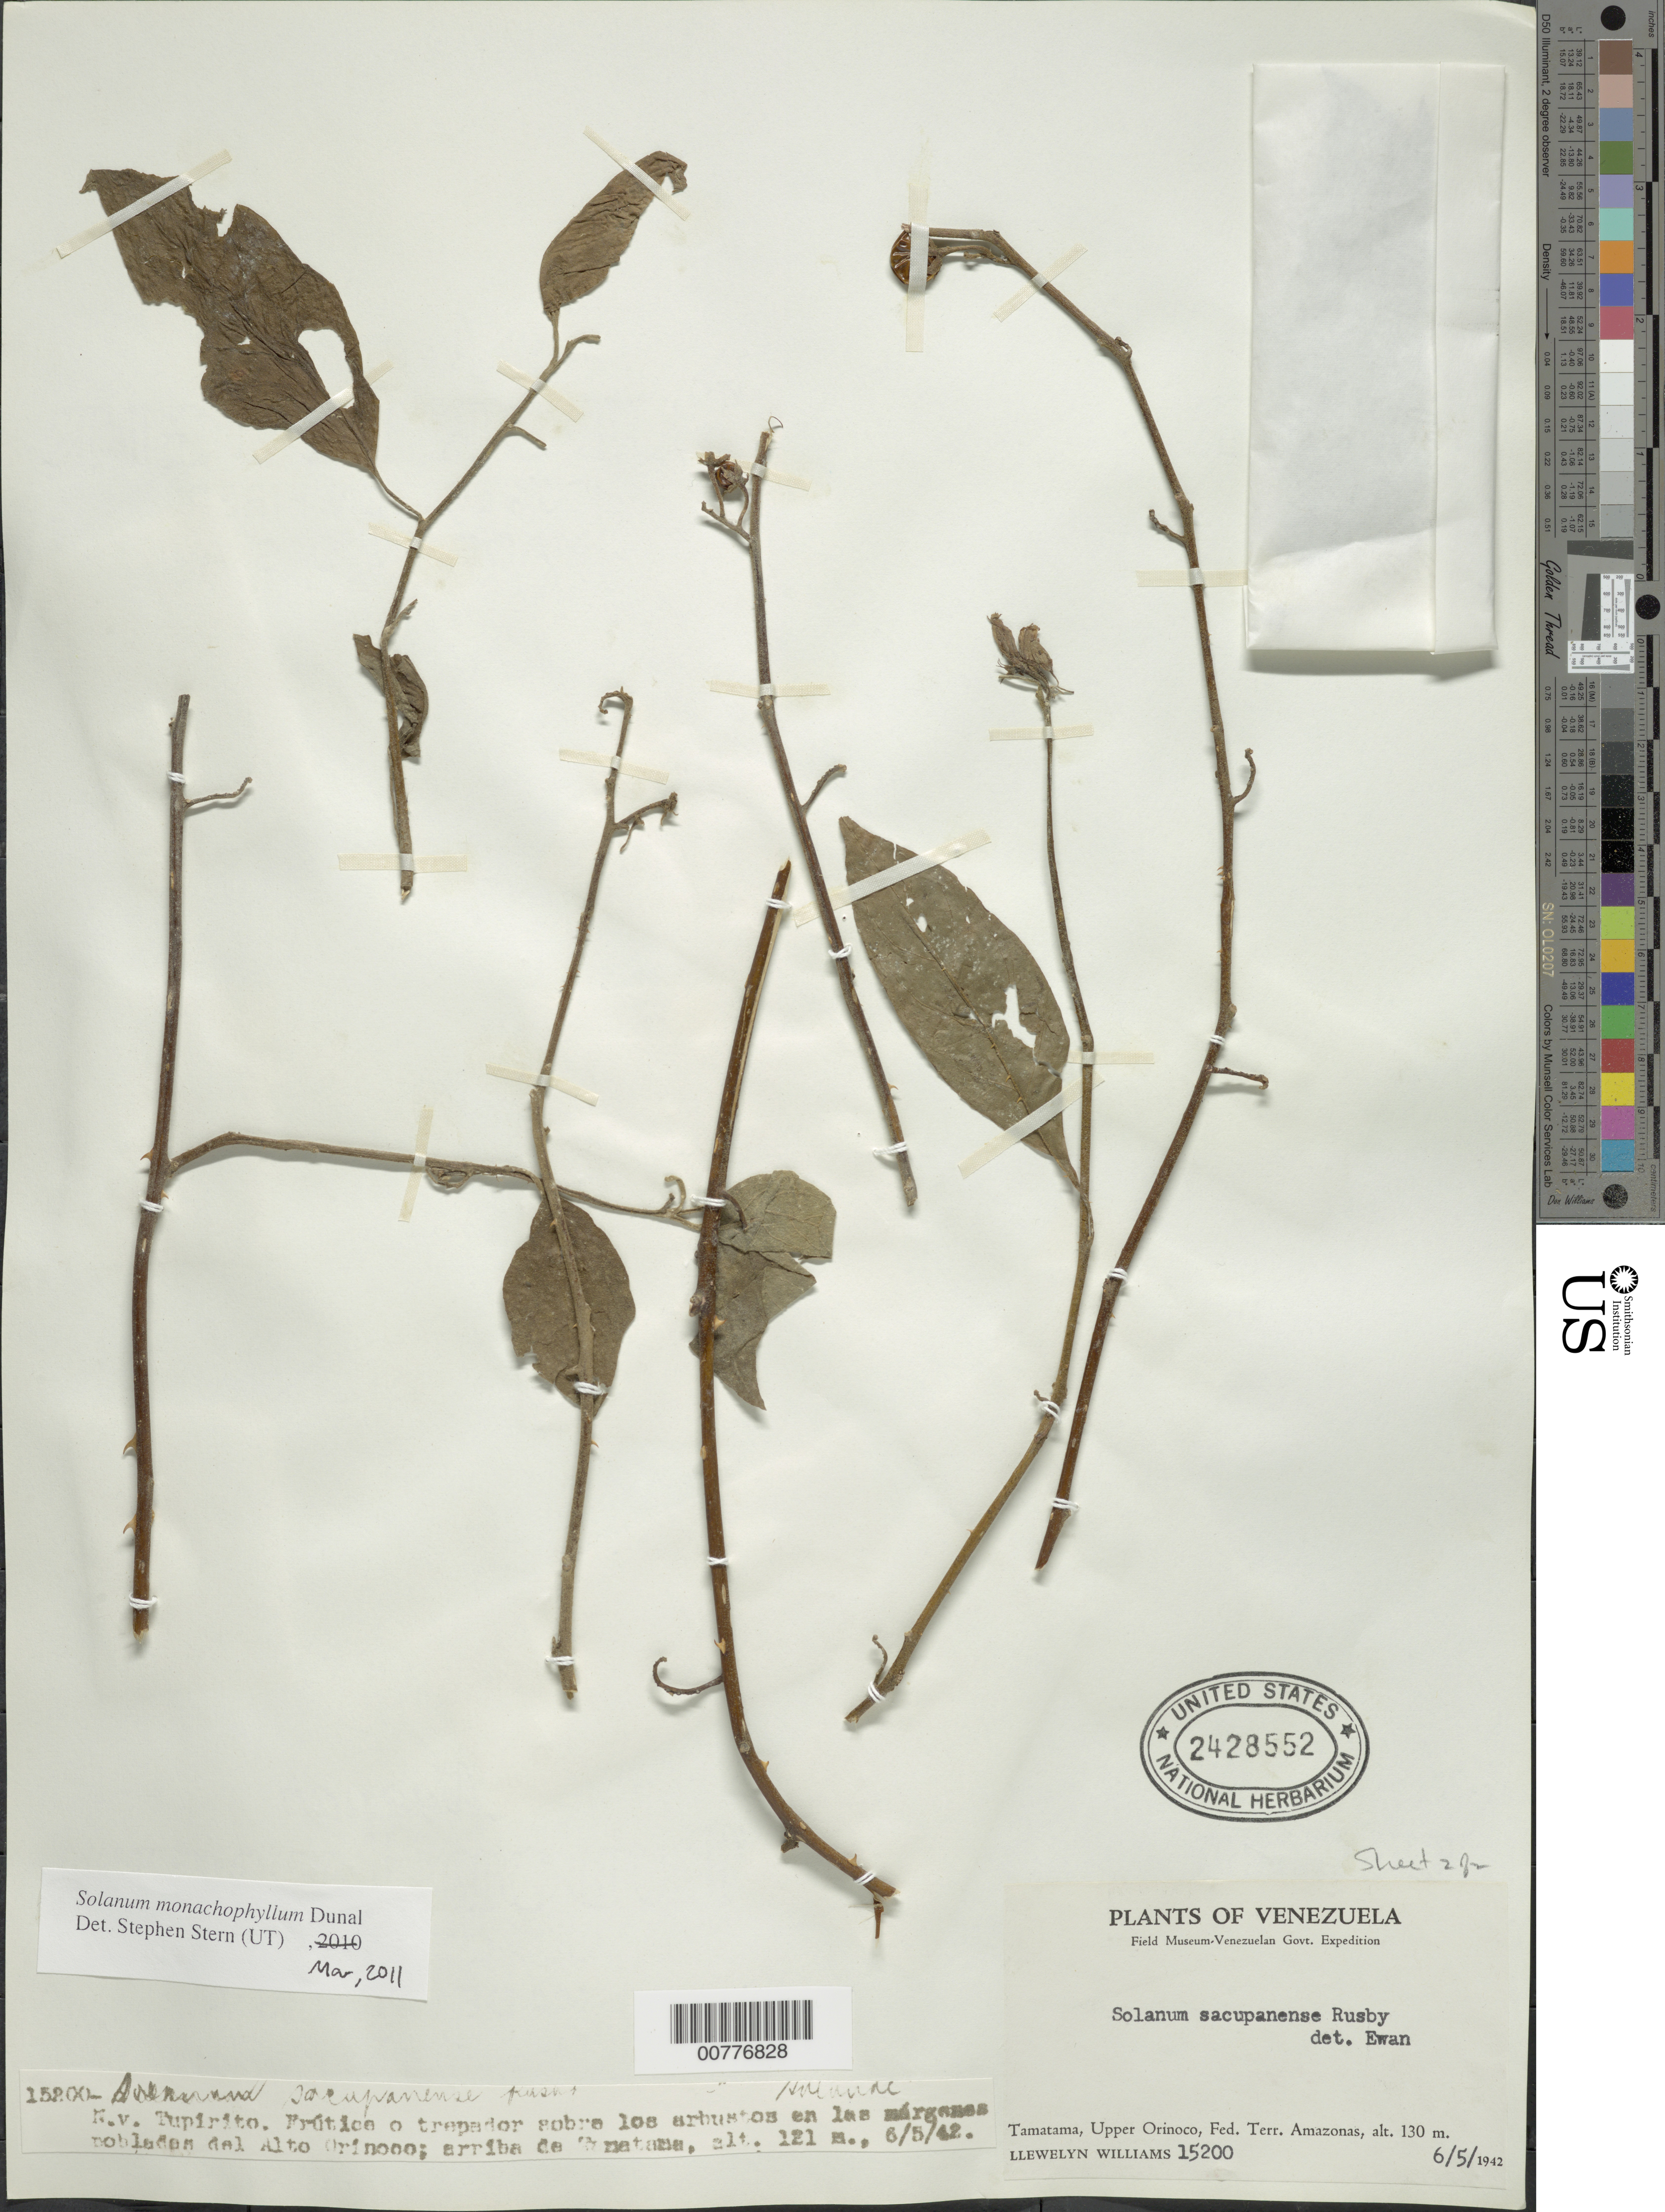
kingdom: Plantae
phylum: Tracheophyta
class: Magnoliopsida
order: Solanales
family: Solanaceae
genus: Solanum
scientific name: Solanum monachophyllum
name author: Dunal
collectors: Ll. Williams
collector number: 15200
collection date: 1942-05-06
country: Venezuela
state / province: Amazonas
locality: Tamatama, Upper Orinoco, Fed. Terr. Amazonas, Alto Orinoco, arriba de Tamatama.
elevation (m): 121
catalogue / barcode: US 2428552